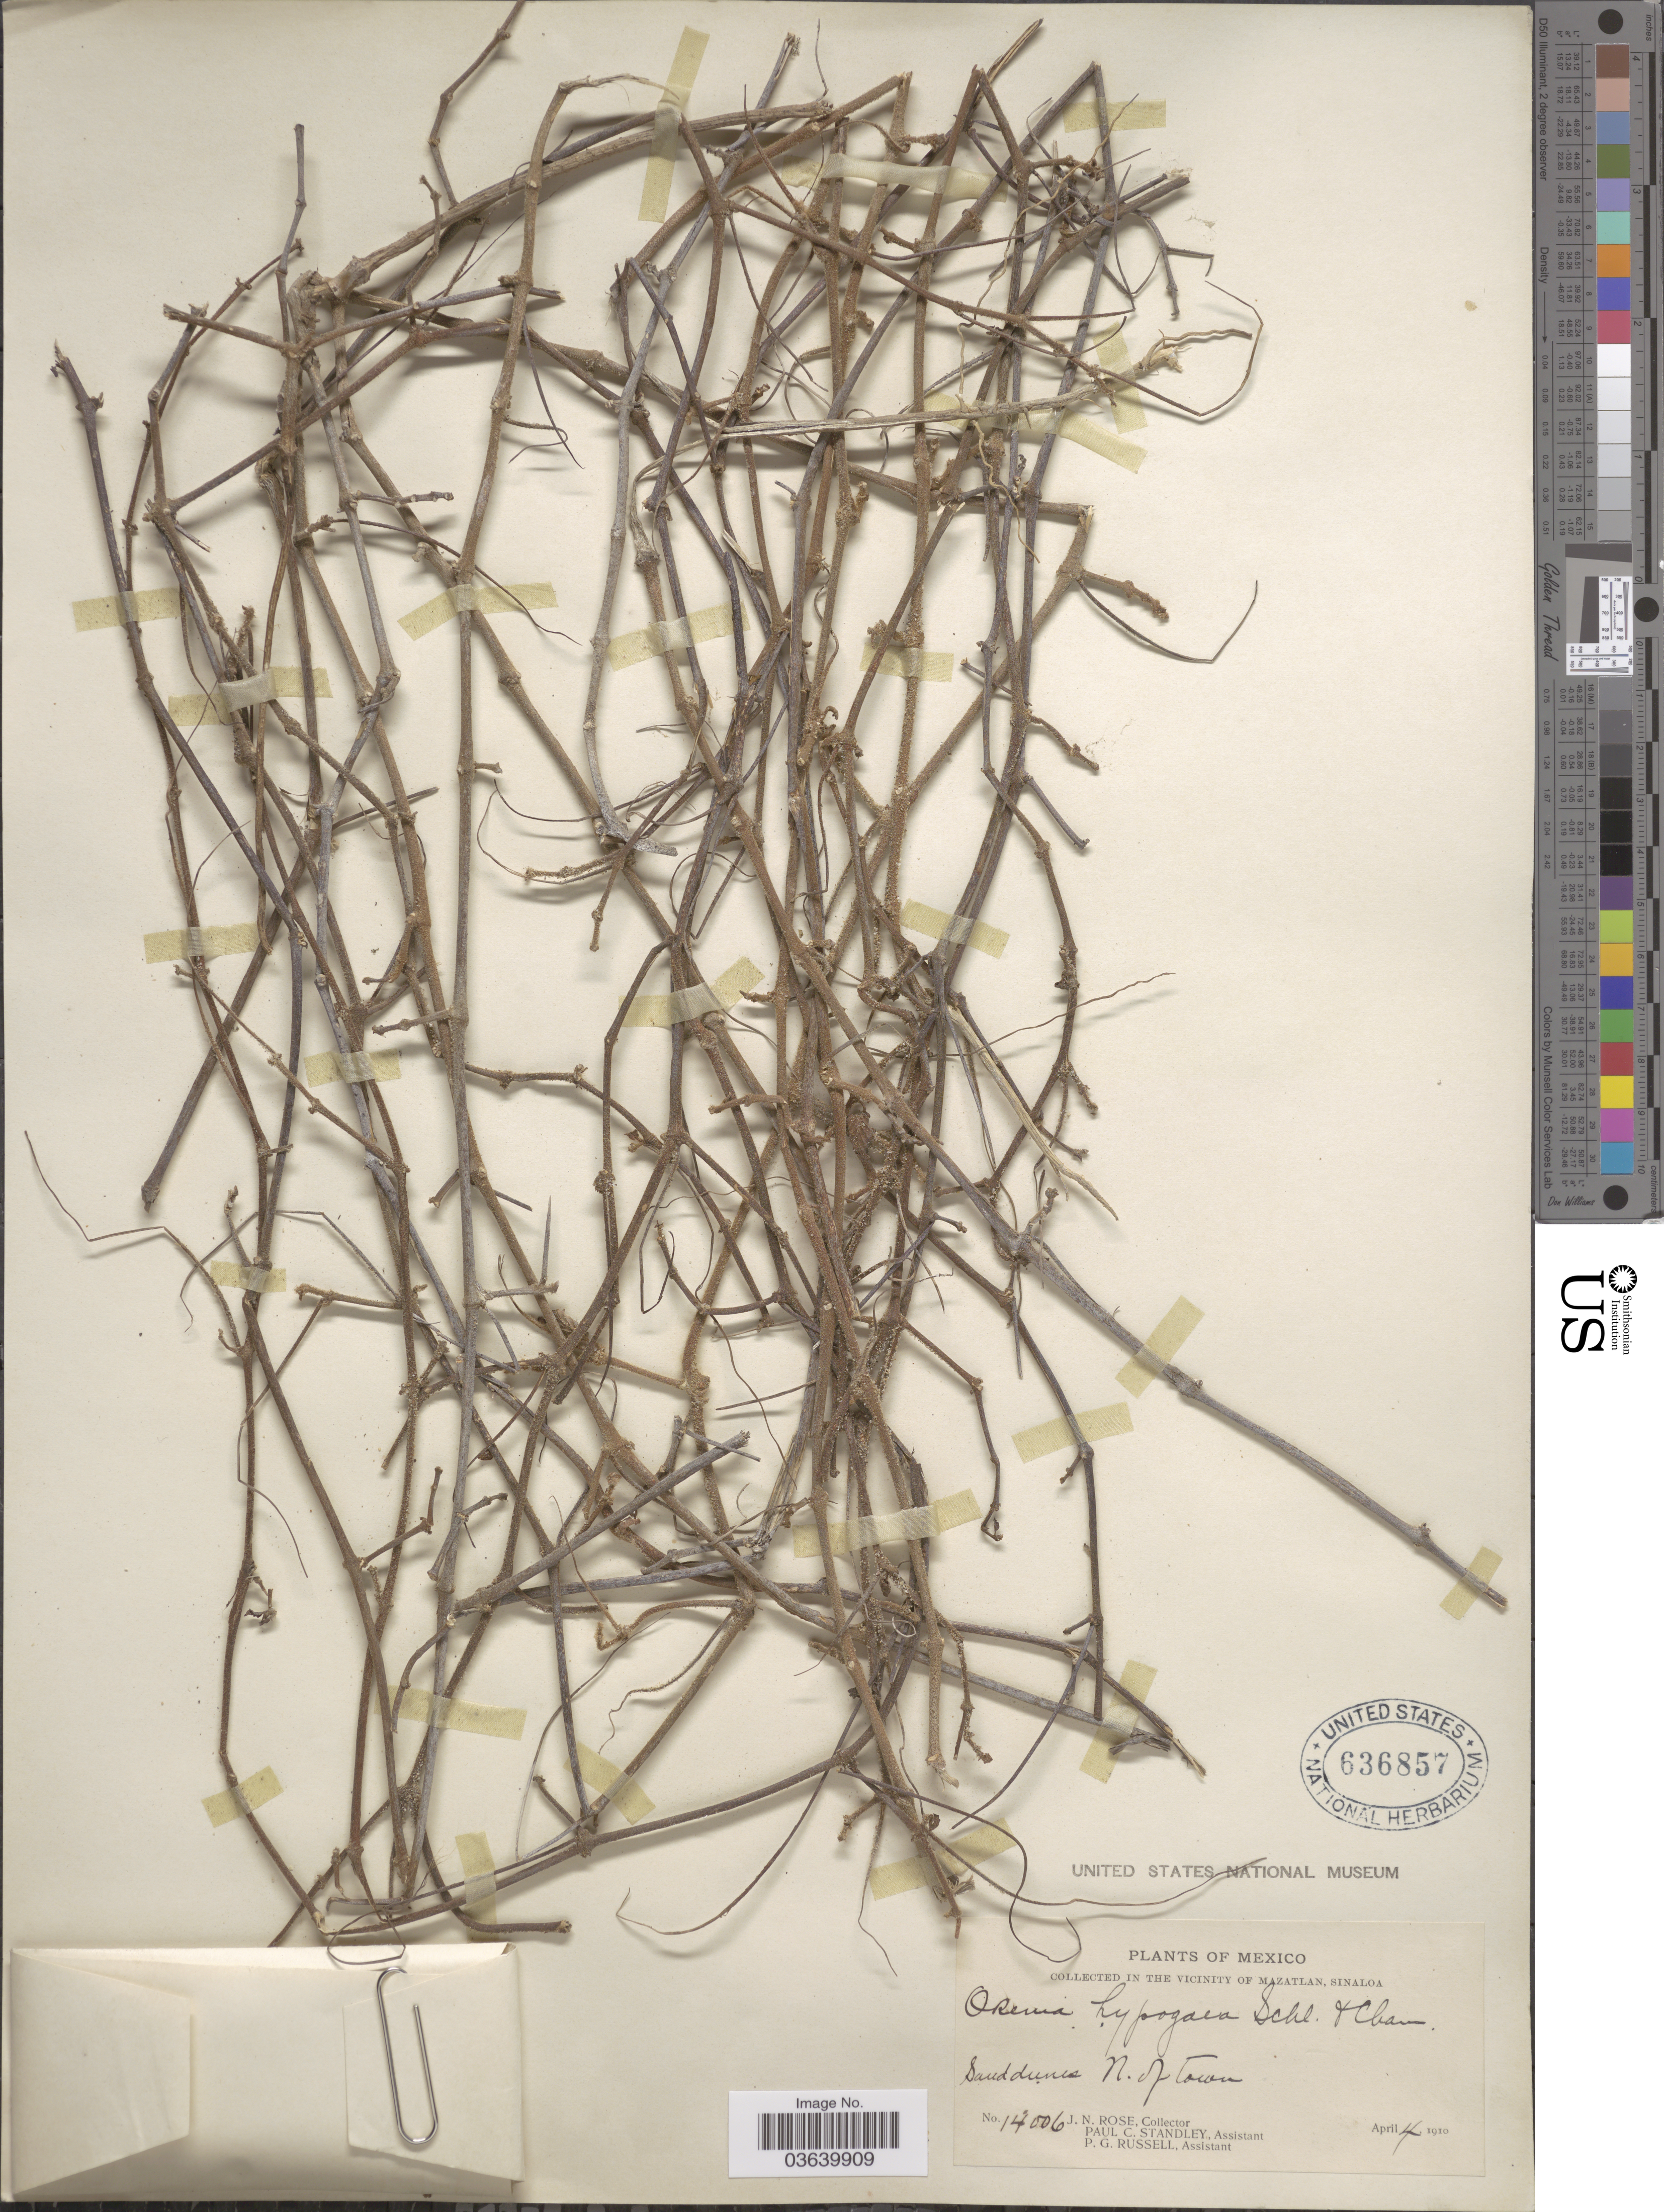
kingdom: Plantae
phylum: Tracheophyta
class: Magnoliopsida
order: Caryophyllales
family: Nyctaginaceae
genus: Okenia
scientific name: Okenia hypogaea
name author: Schltdl. & Cham.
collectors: J. N. Rose, P. C. Standley & P. G. Russell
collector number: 14006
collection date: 1910-04-04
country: Mexico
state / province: Sinaloa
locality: In the vicinity of Mazatlan. Sand dunes, N. of town.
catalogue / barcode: US 636857